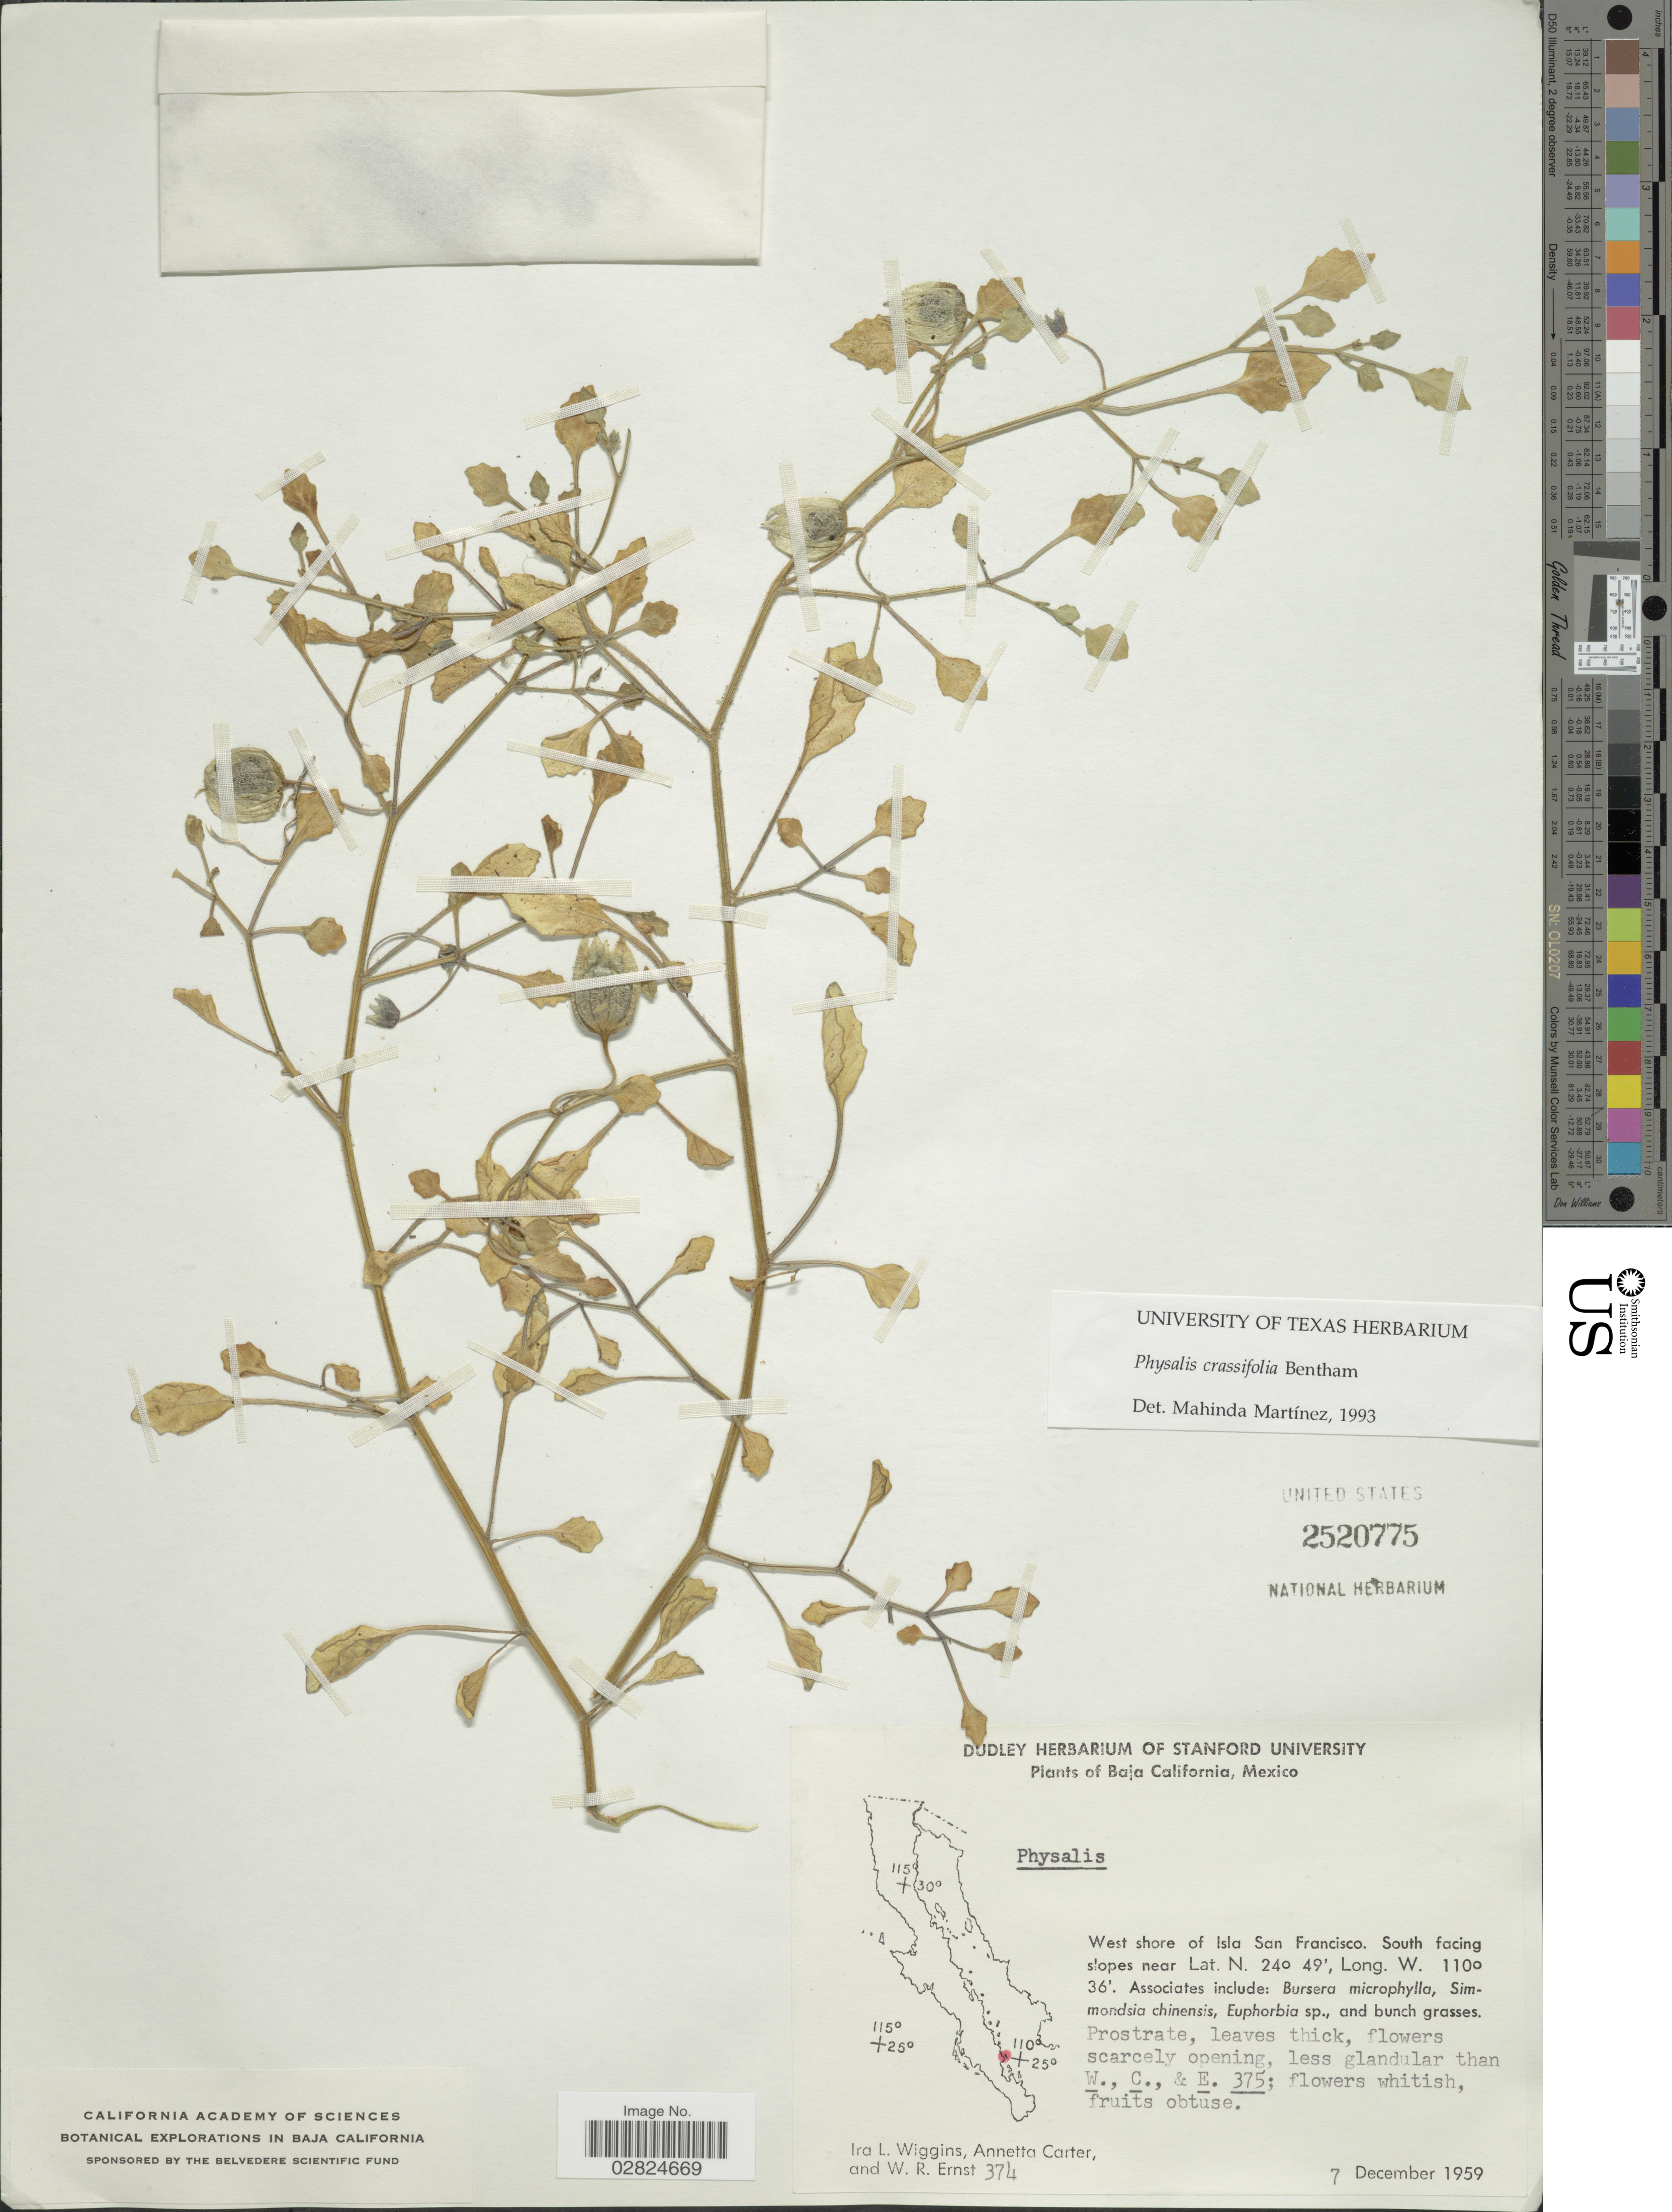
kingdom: Plantae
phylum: Tracheophyta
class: Magnoliopsida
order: Solanales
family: Solanaceae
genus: Physalis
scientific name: Physalis crassifolia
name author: Benth.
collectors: I. L. Wiggins, A. Carter & W. R. Ernst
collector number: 374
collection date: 1959-12-07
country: Mexico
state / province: Baja California Sur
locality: West shore of Isla San Francisco. South facing slopes.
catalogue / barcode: US 2520775